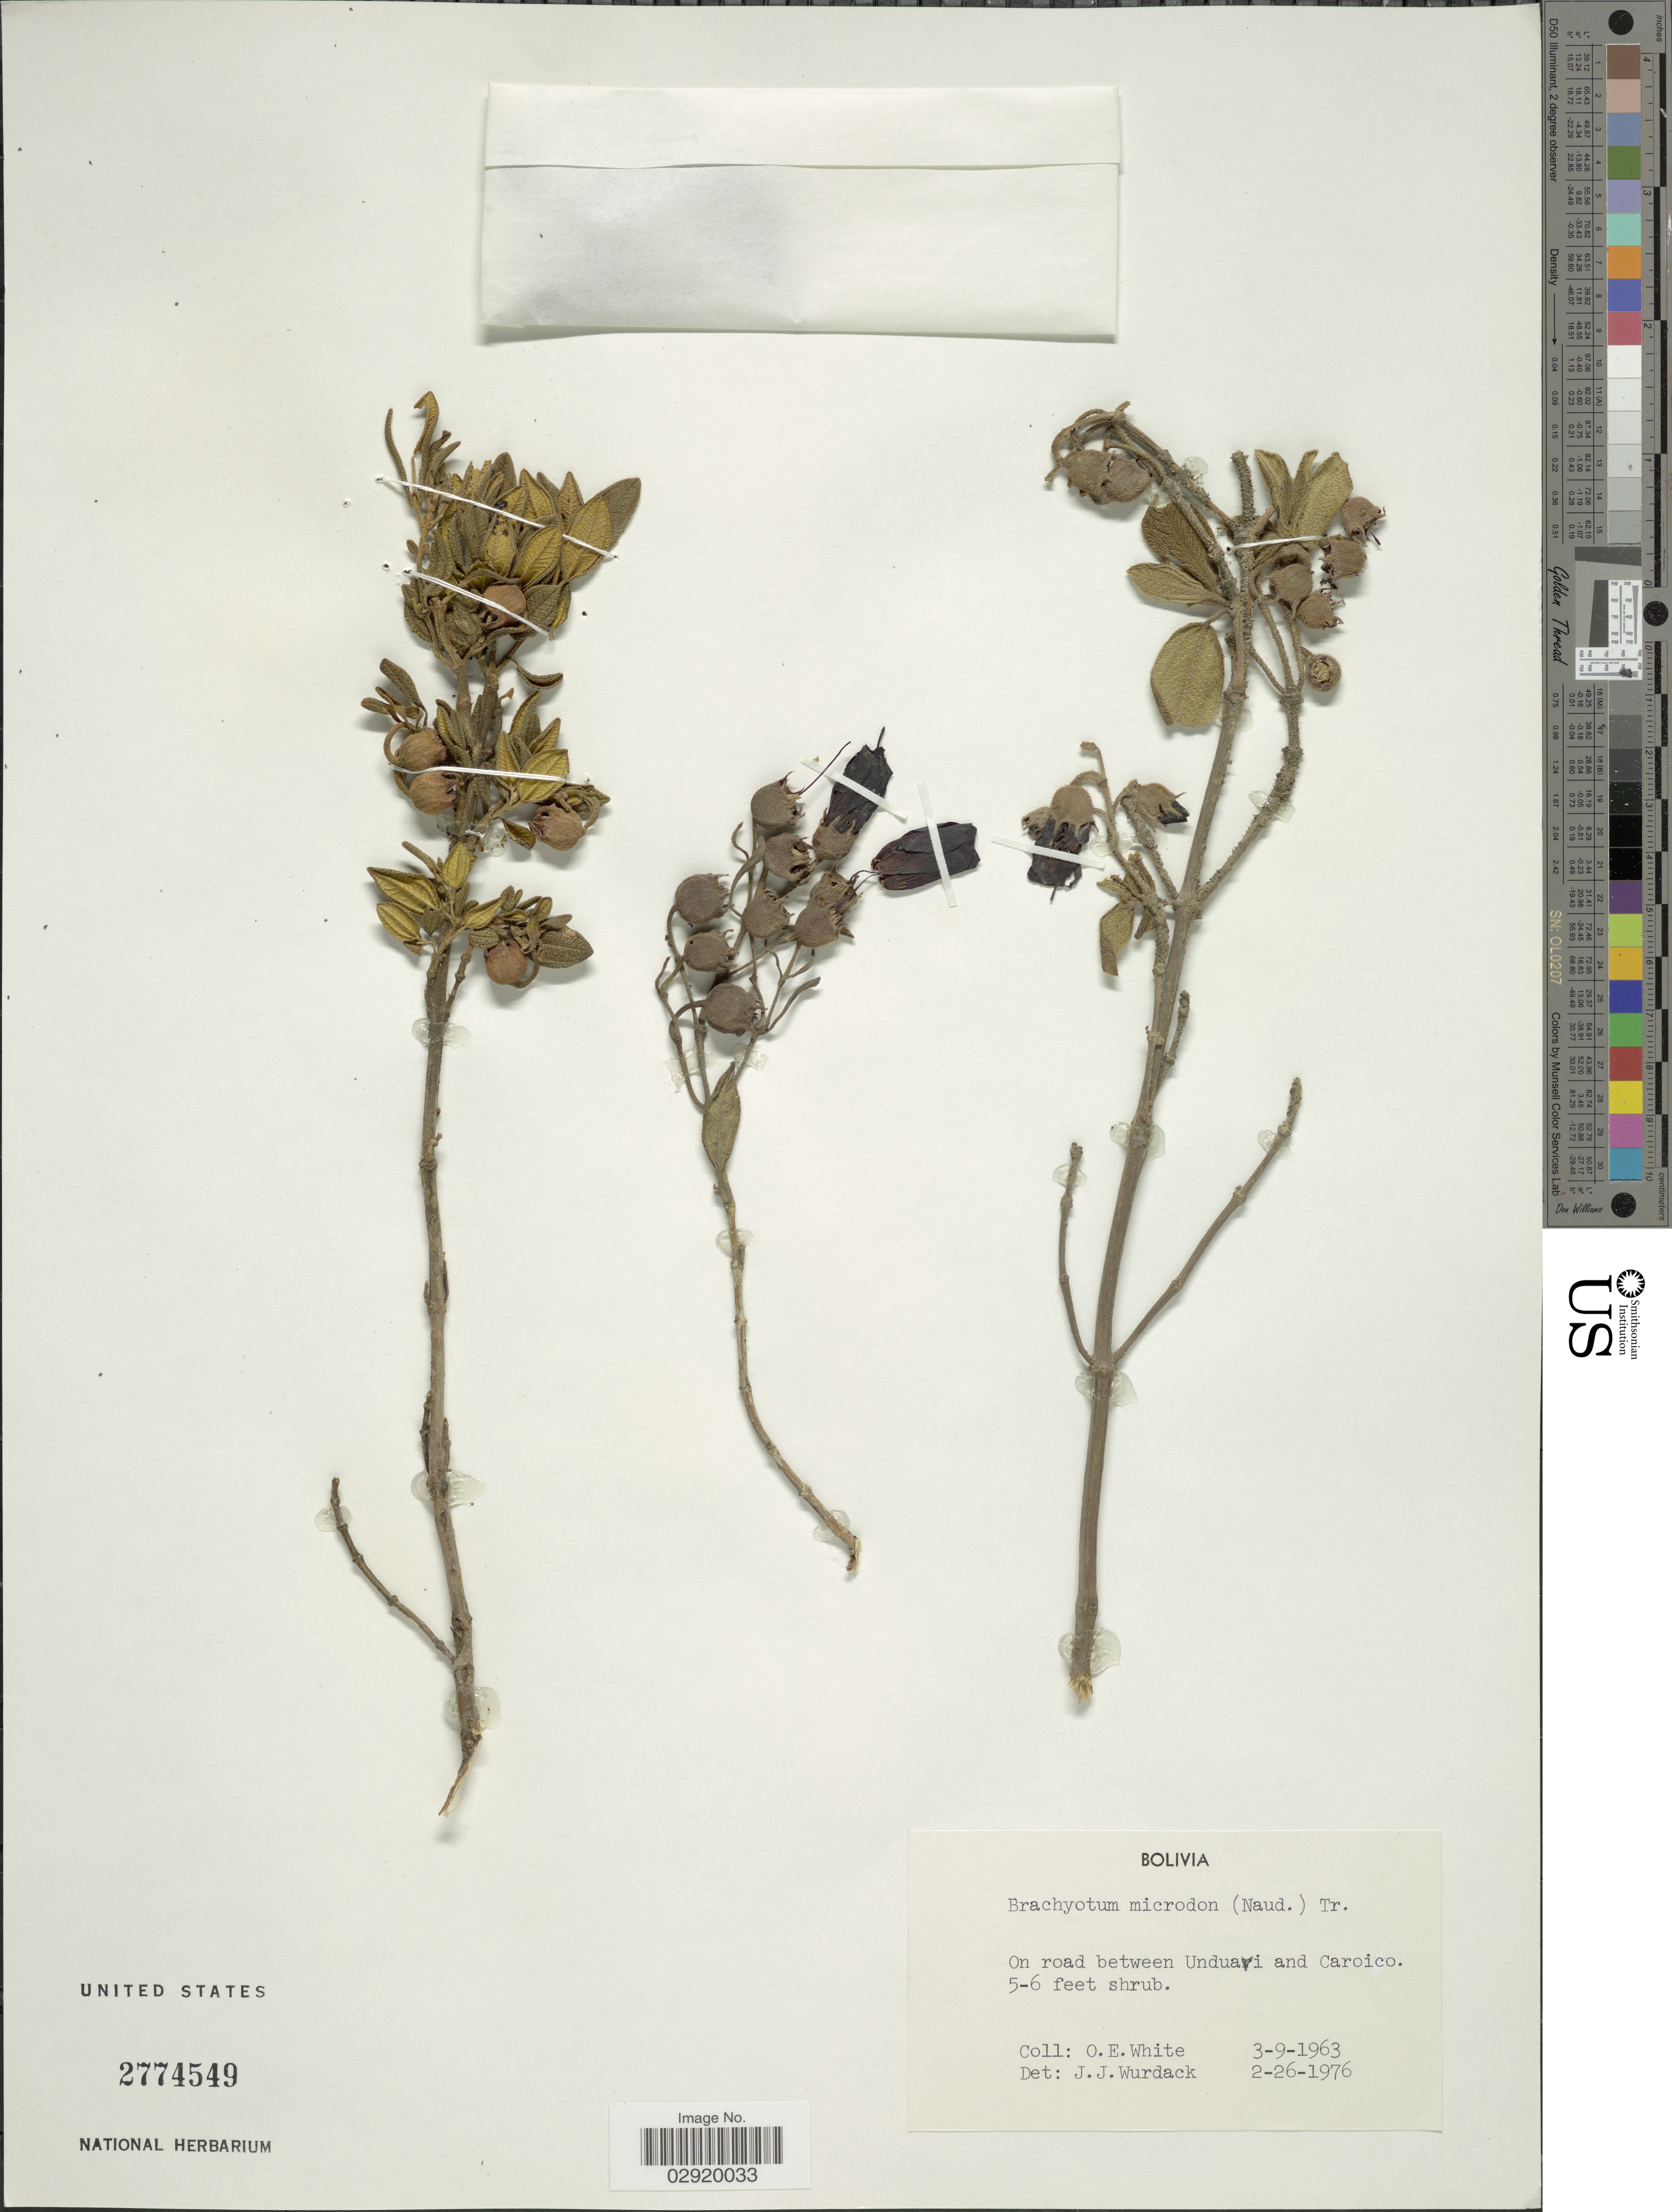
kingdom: Plantae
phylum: Tracheophyta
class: Magnoliopsida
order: Myrtales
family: Melastomataceae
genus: Brachyotum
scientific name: Brachyotum microdon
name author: (Naudin) Triana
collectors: O. E. White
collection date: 1963-09-03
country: Bolivia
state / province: La Paz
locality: On road between Unduavi and Caroico.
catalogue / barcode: US 2774549